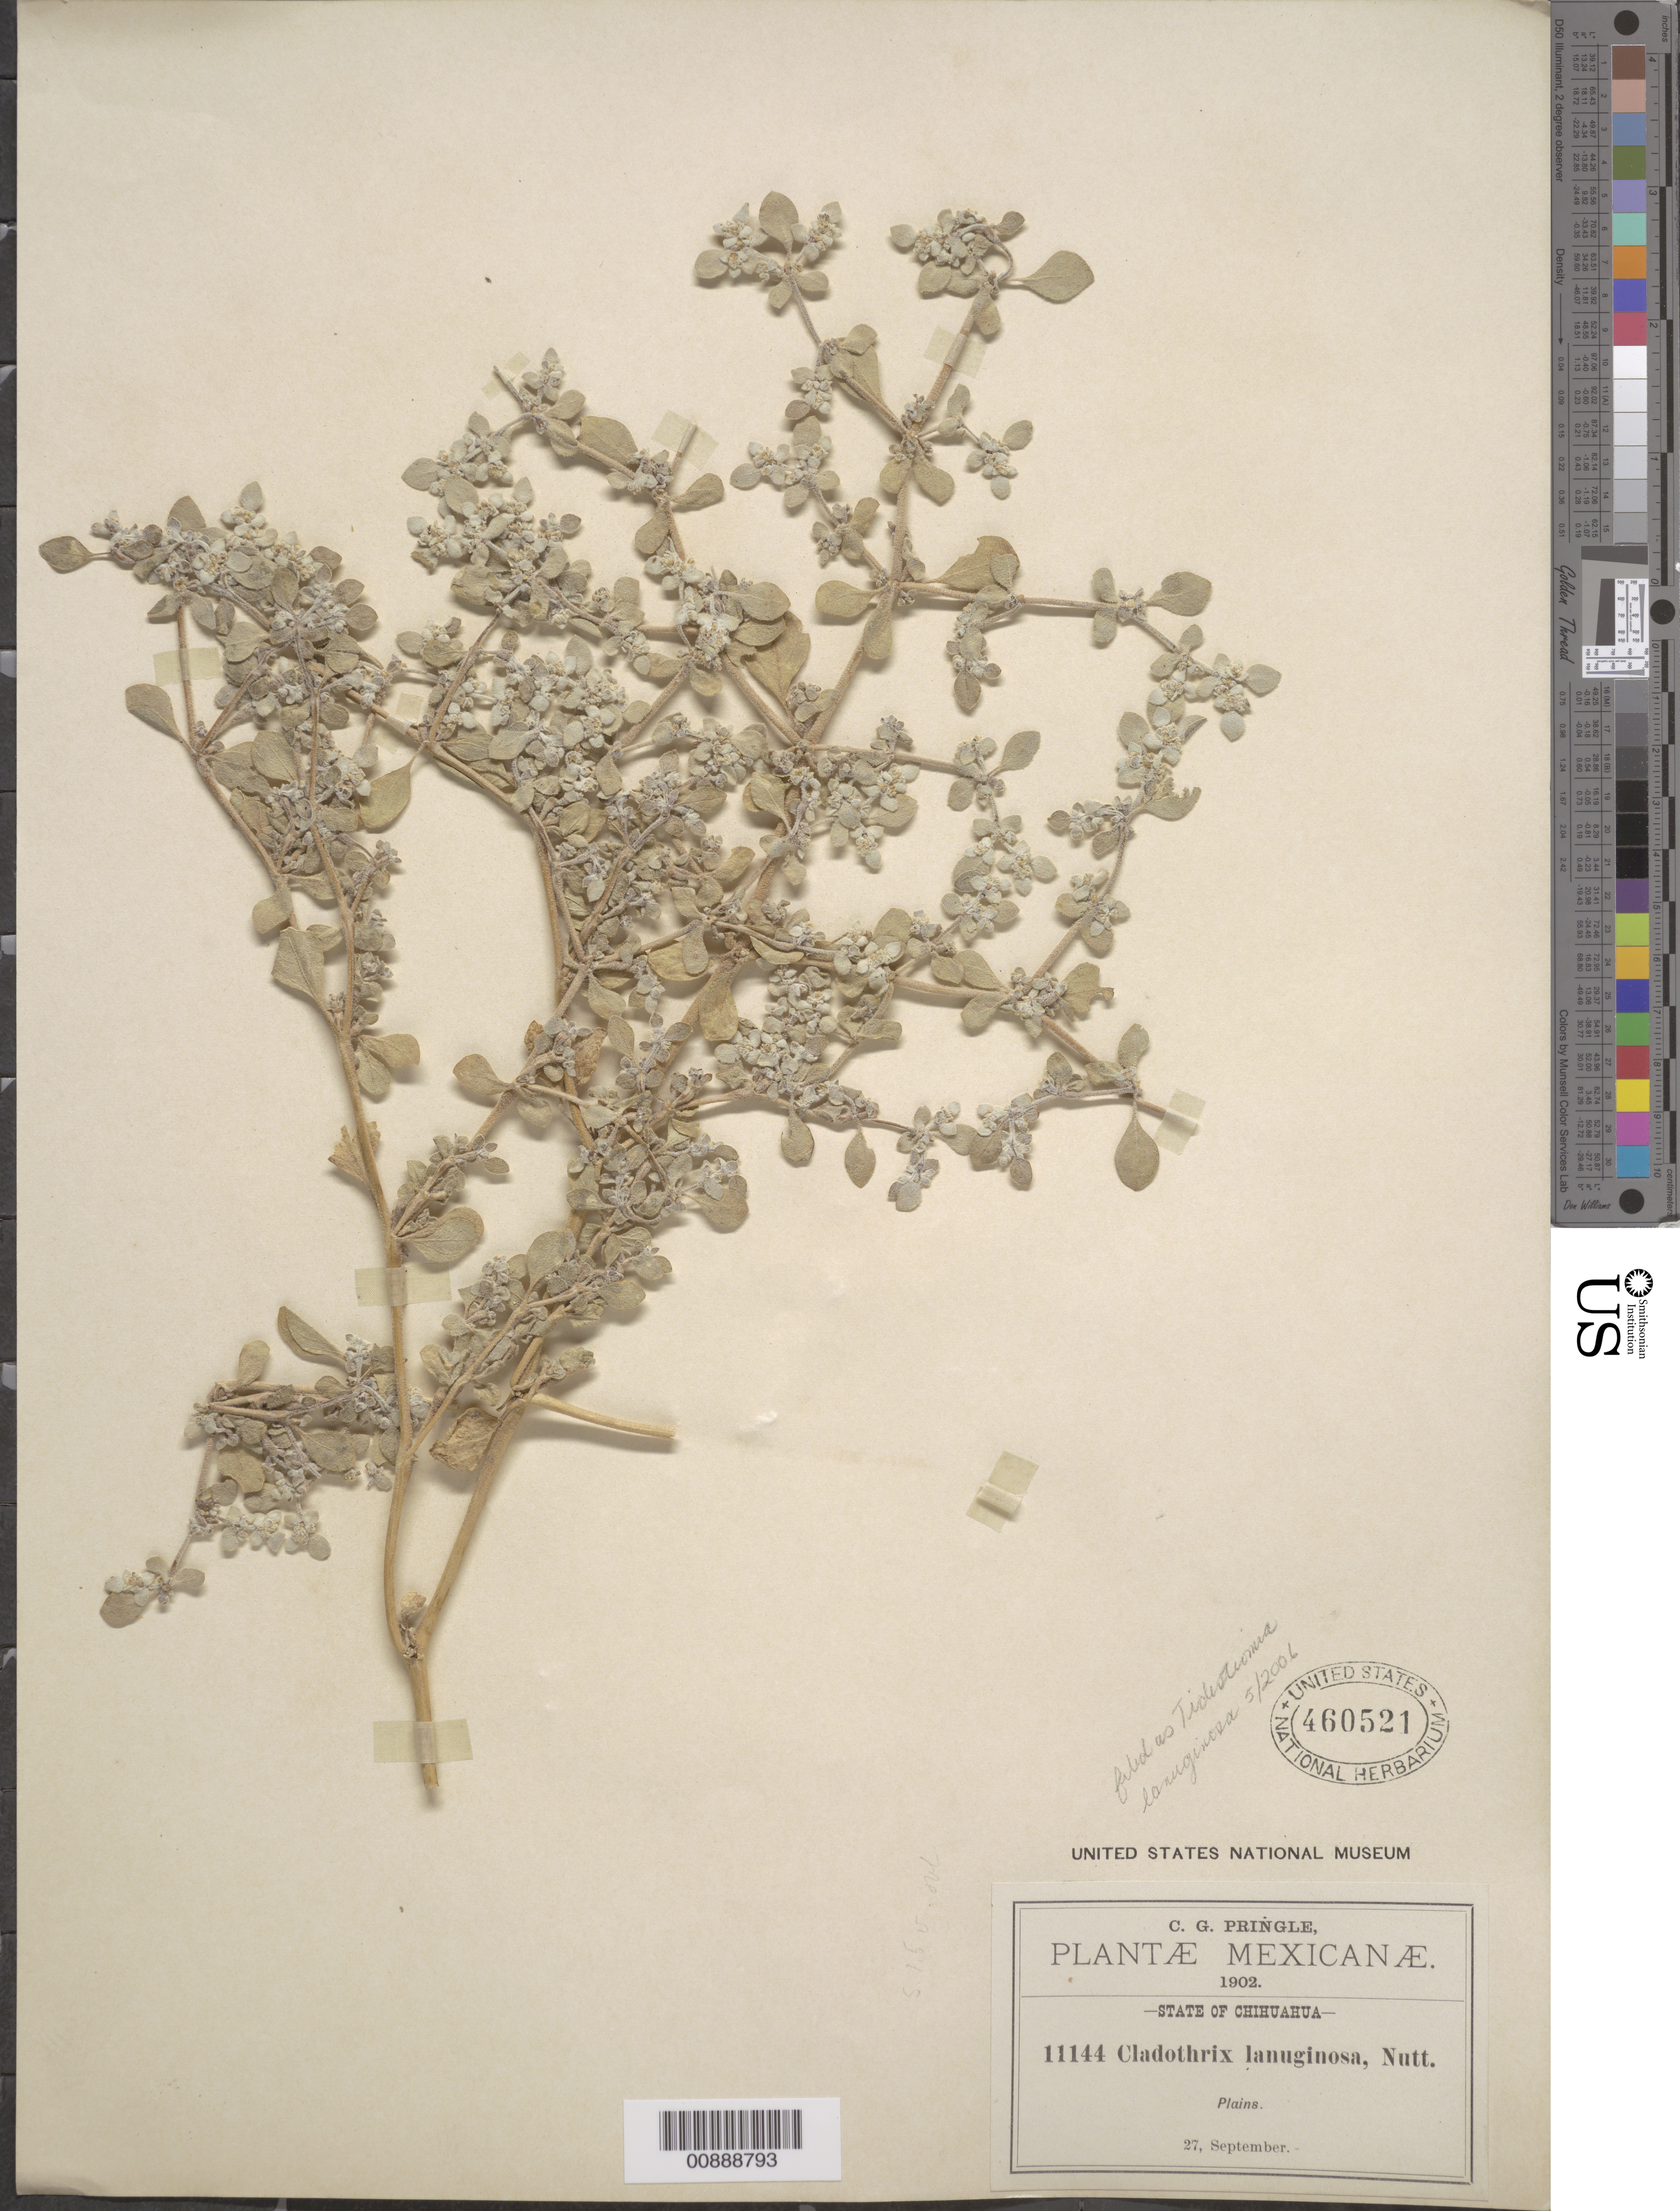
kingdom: Plantae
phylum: Tracheophyta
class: Magnoliopsida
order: Caryophyllales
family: Amaranthaceae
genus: Tidestromia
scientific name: Tidestromia lanuginosa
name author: (Nutt.) Standl.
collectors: C. G. Pringle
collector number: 11144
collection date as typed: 27 Sep 1902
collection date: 1902-09-27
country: Mexico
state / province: Chihuahua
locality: Chihuahua.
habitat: Plains.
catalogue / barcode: US 460521